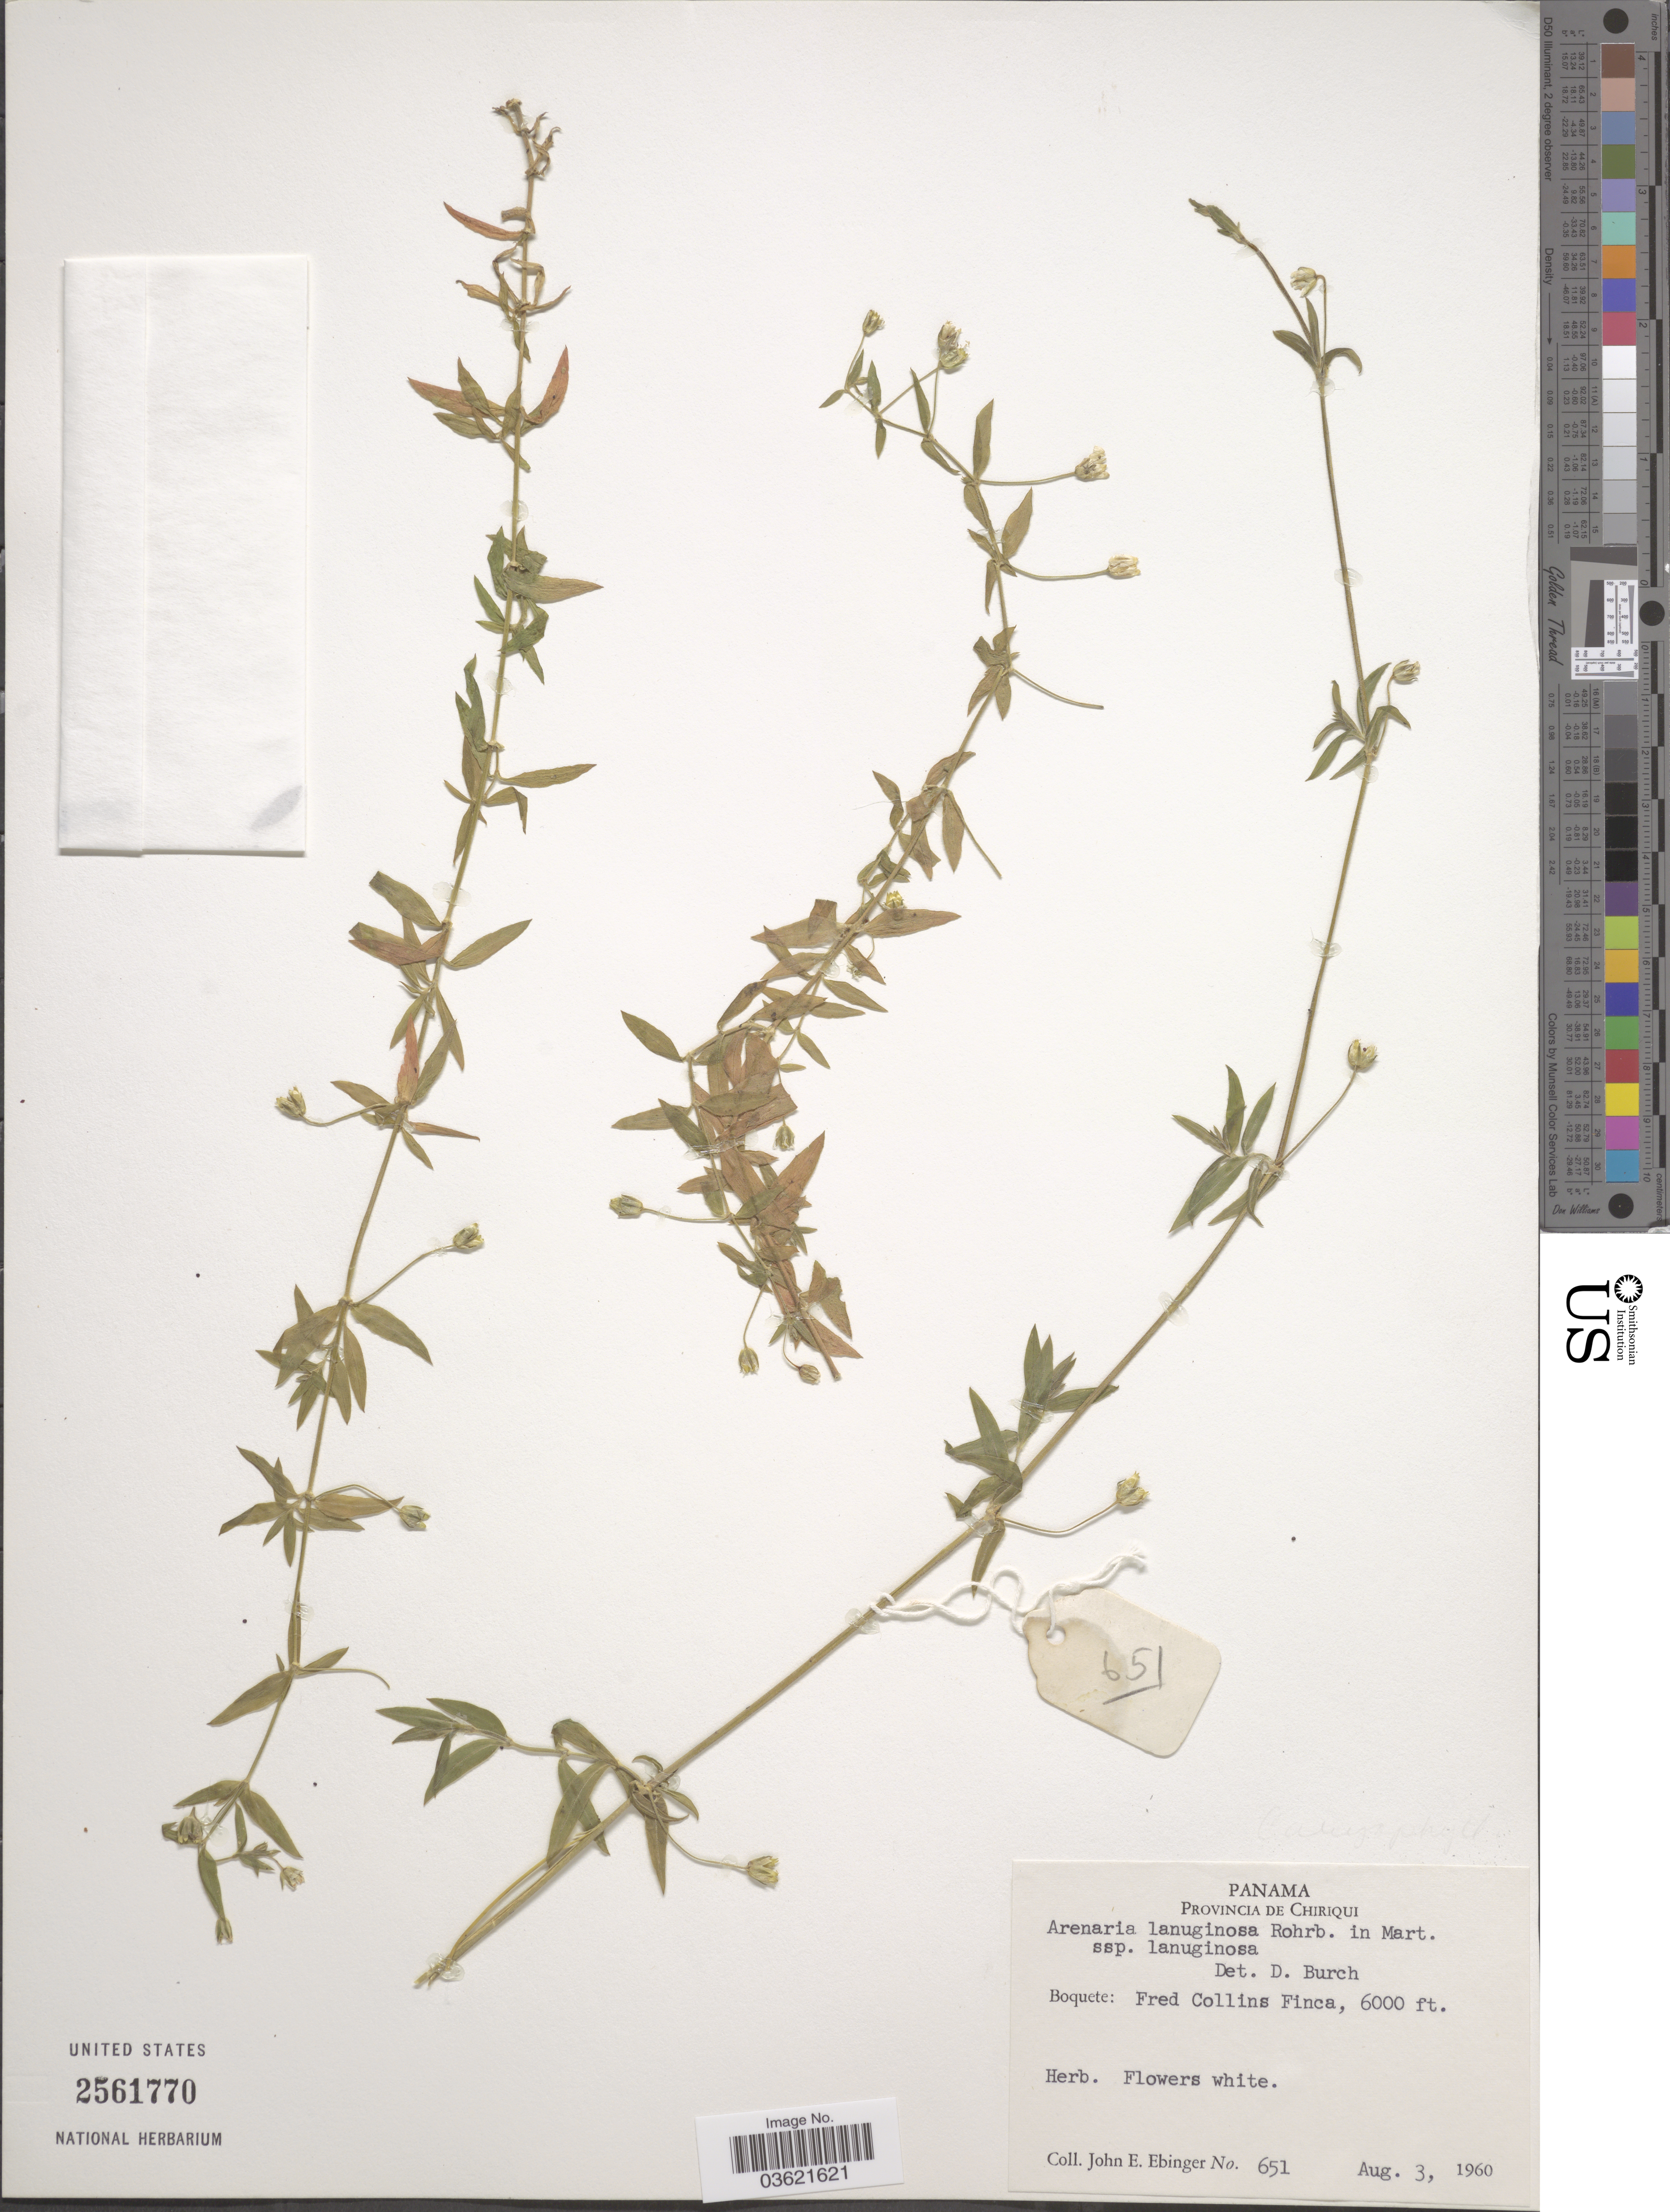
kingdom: Plantae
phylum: Tracheophyta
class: Magnoliopsida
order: Caryophyllales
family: Caryophyllaceae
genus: Arenaria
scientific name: Arenaria lanuginosa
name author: (Michx.) Rohrb.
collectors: J. Ebinger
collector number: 651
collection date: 1960-08-03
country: Panama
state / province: Chiriqui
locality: Boquete: Fred Collins Finca.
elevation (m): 1829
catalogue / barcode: US 2561770